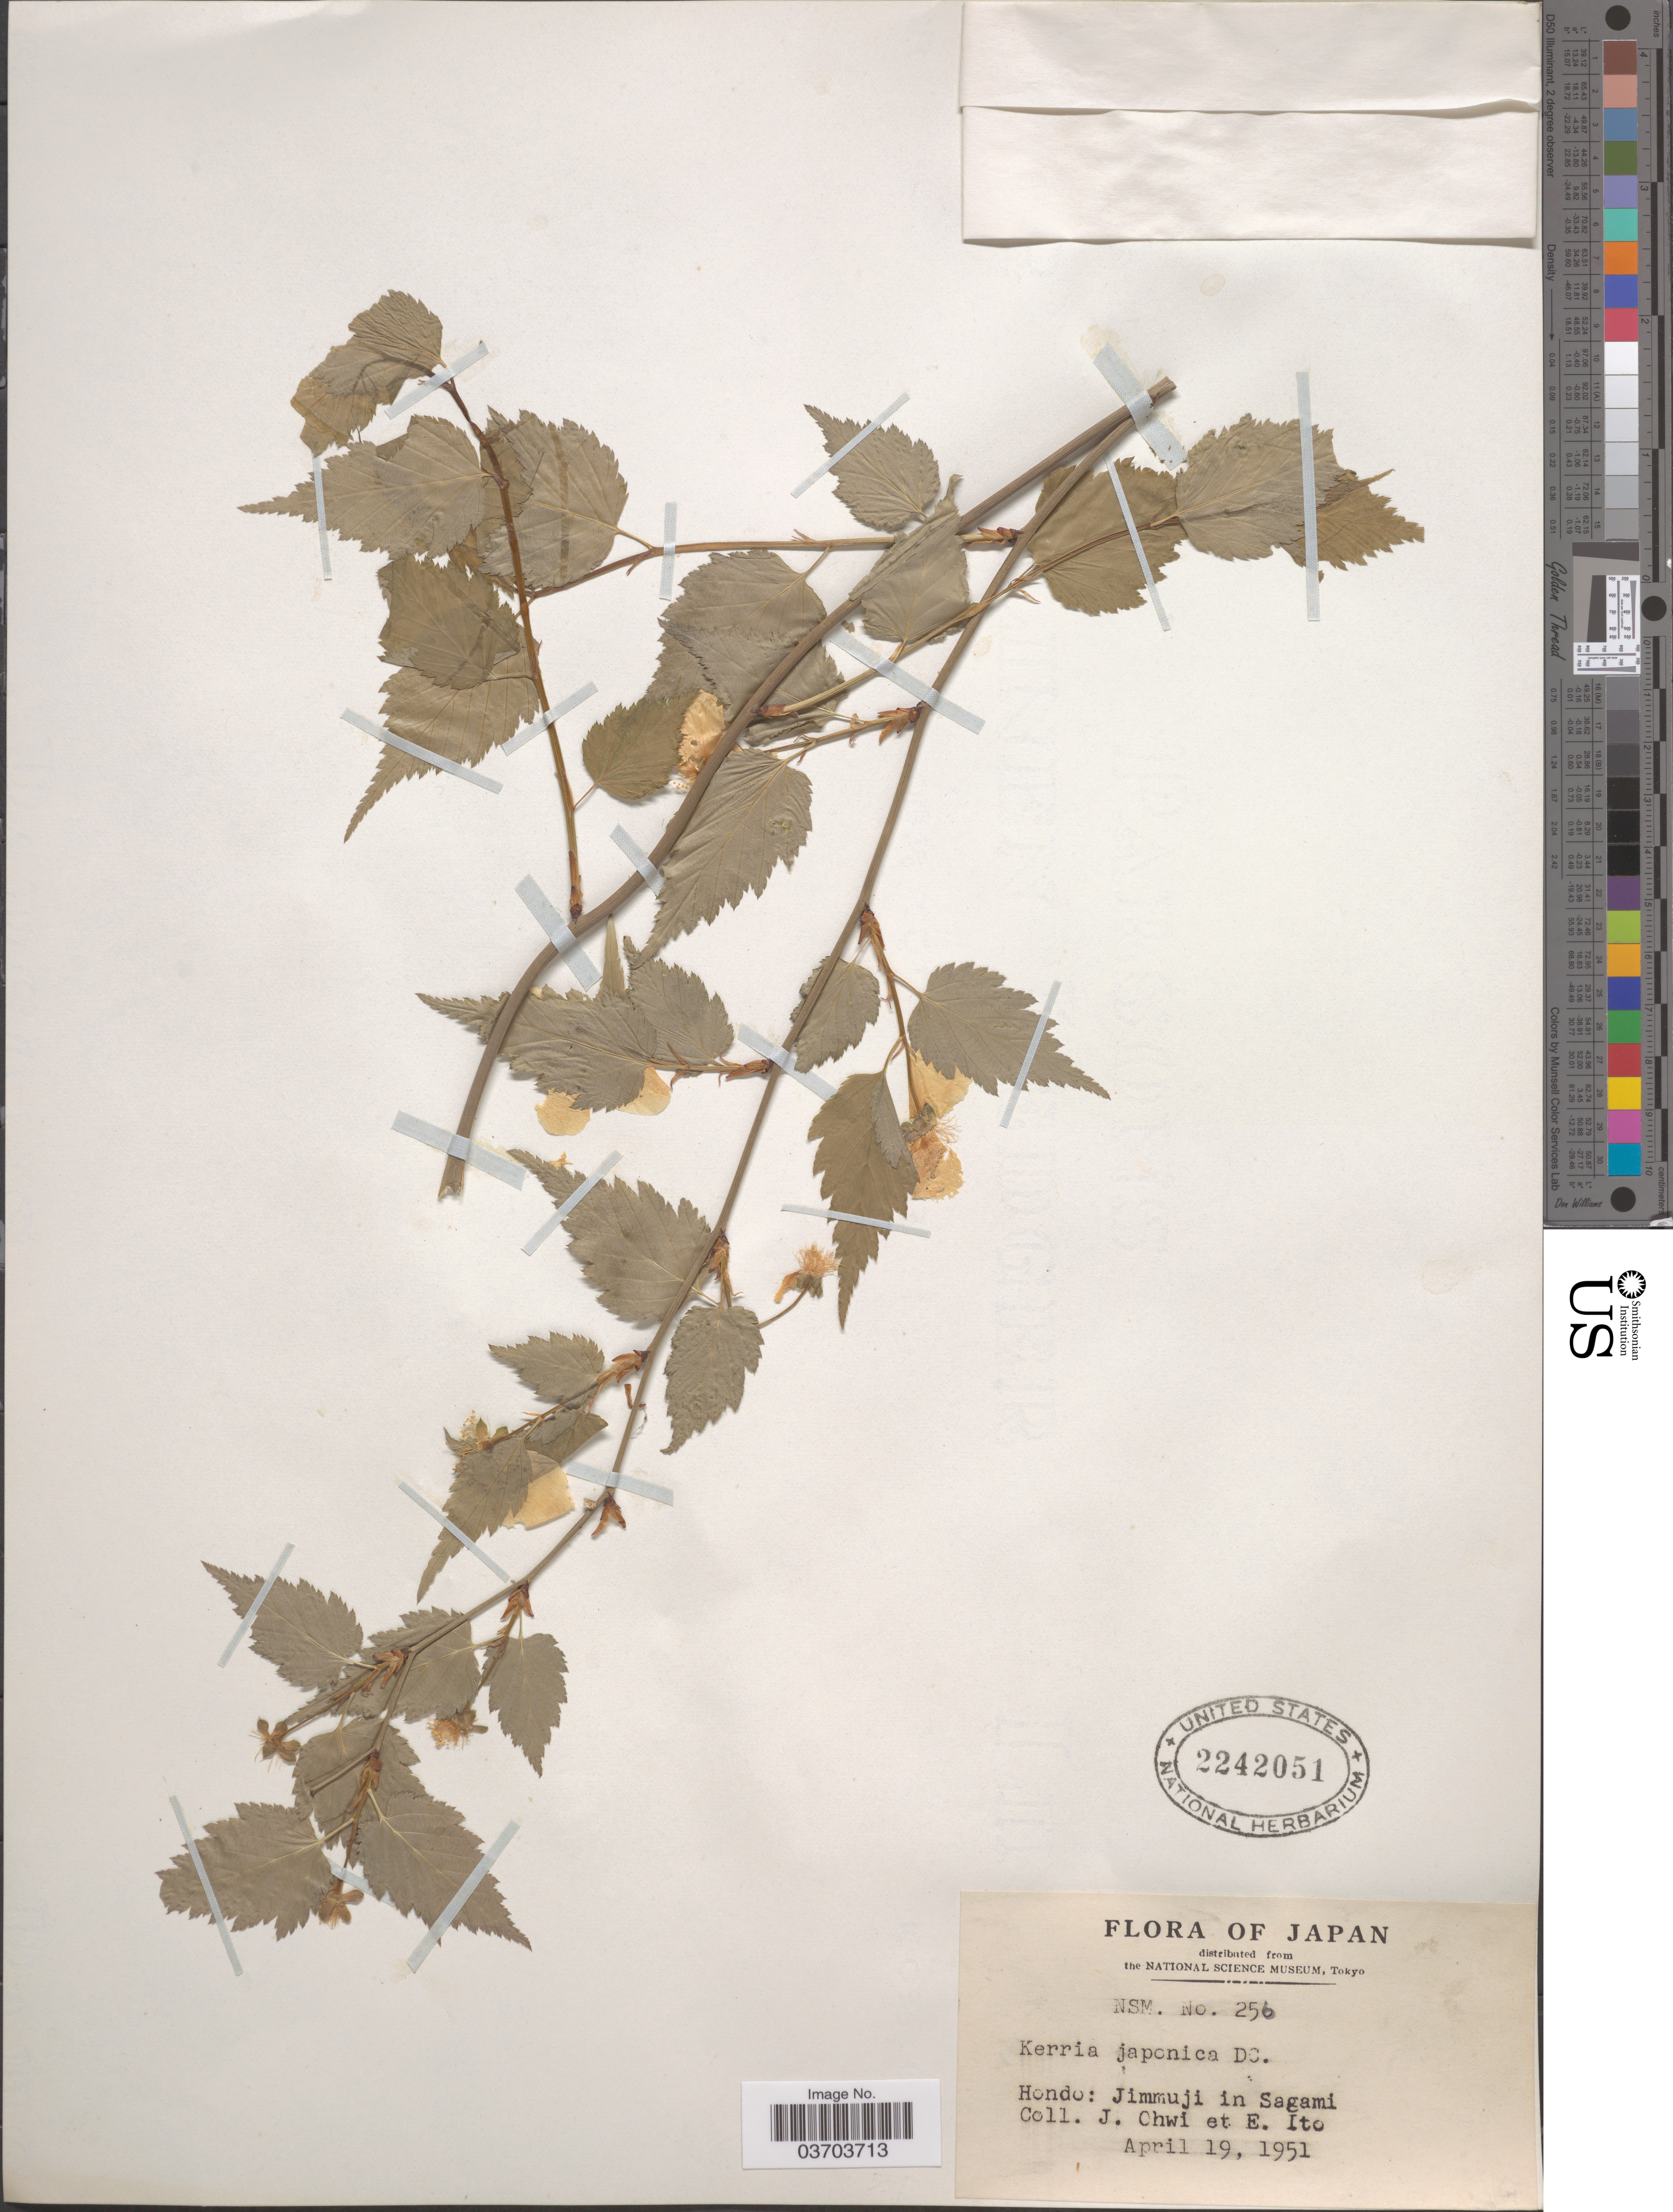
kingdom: Plantae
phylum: Tracheophyta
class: Magnoliopsida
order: Rosales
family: Rosaceae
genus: Kerria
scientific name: Kerria japonica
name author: (L.) DC.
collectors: J. Ohwi & E. Ito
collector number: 256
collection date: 1951-04-19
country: Japan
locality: Hondo: Jimmuji in Sagami.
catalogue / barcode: US 2242051